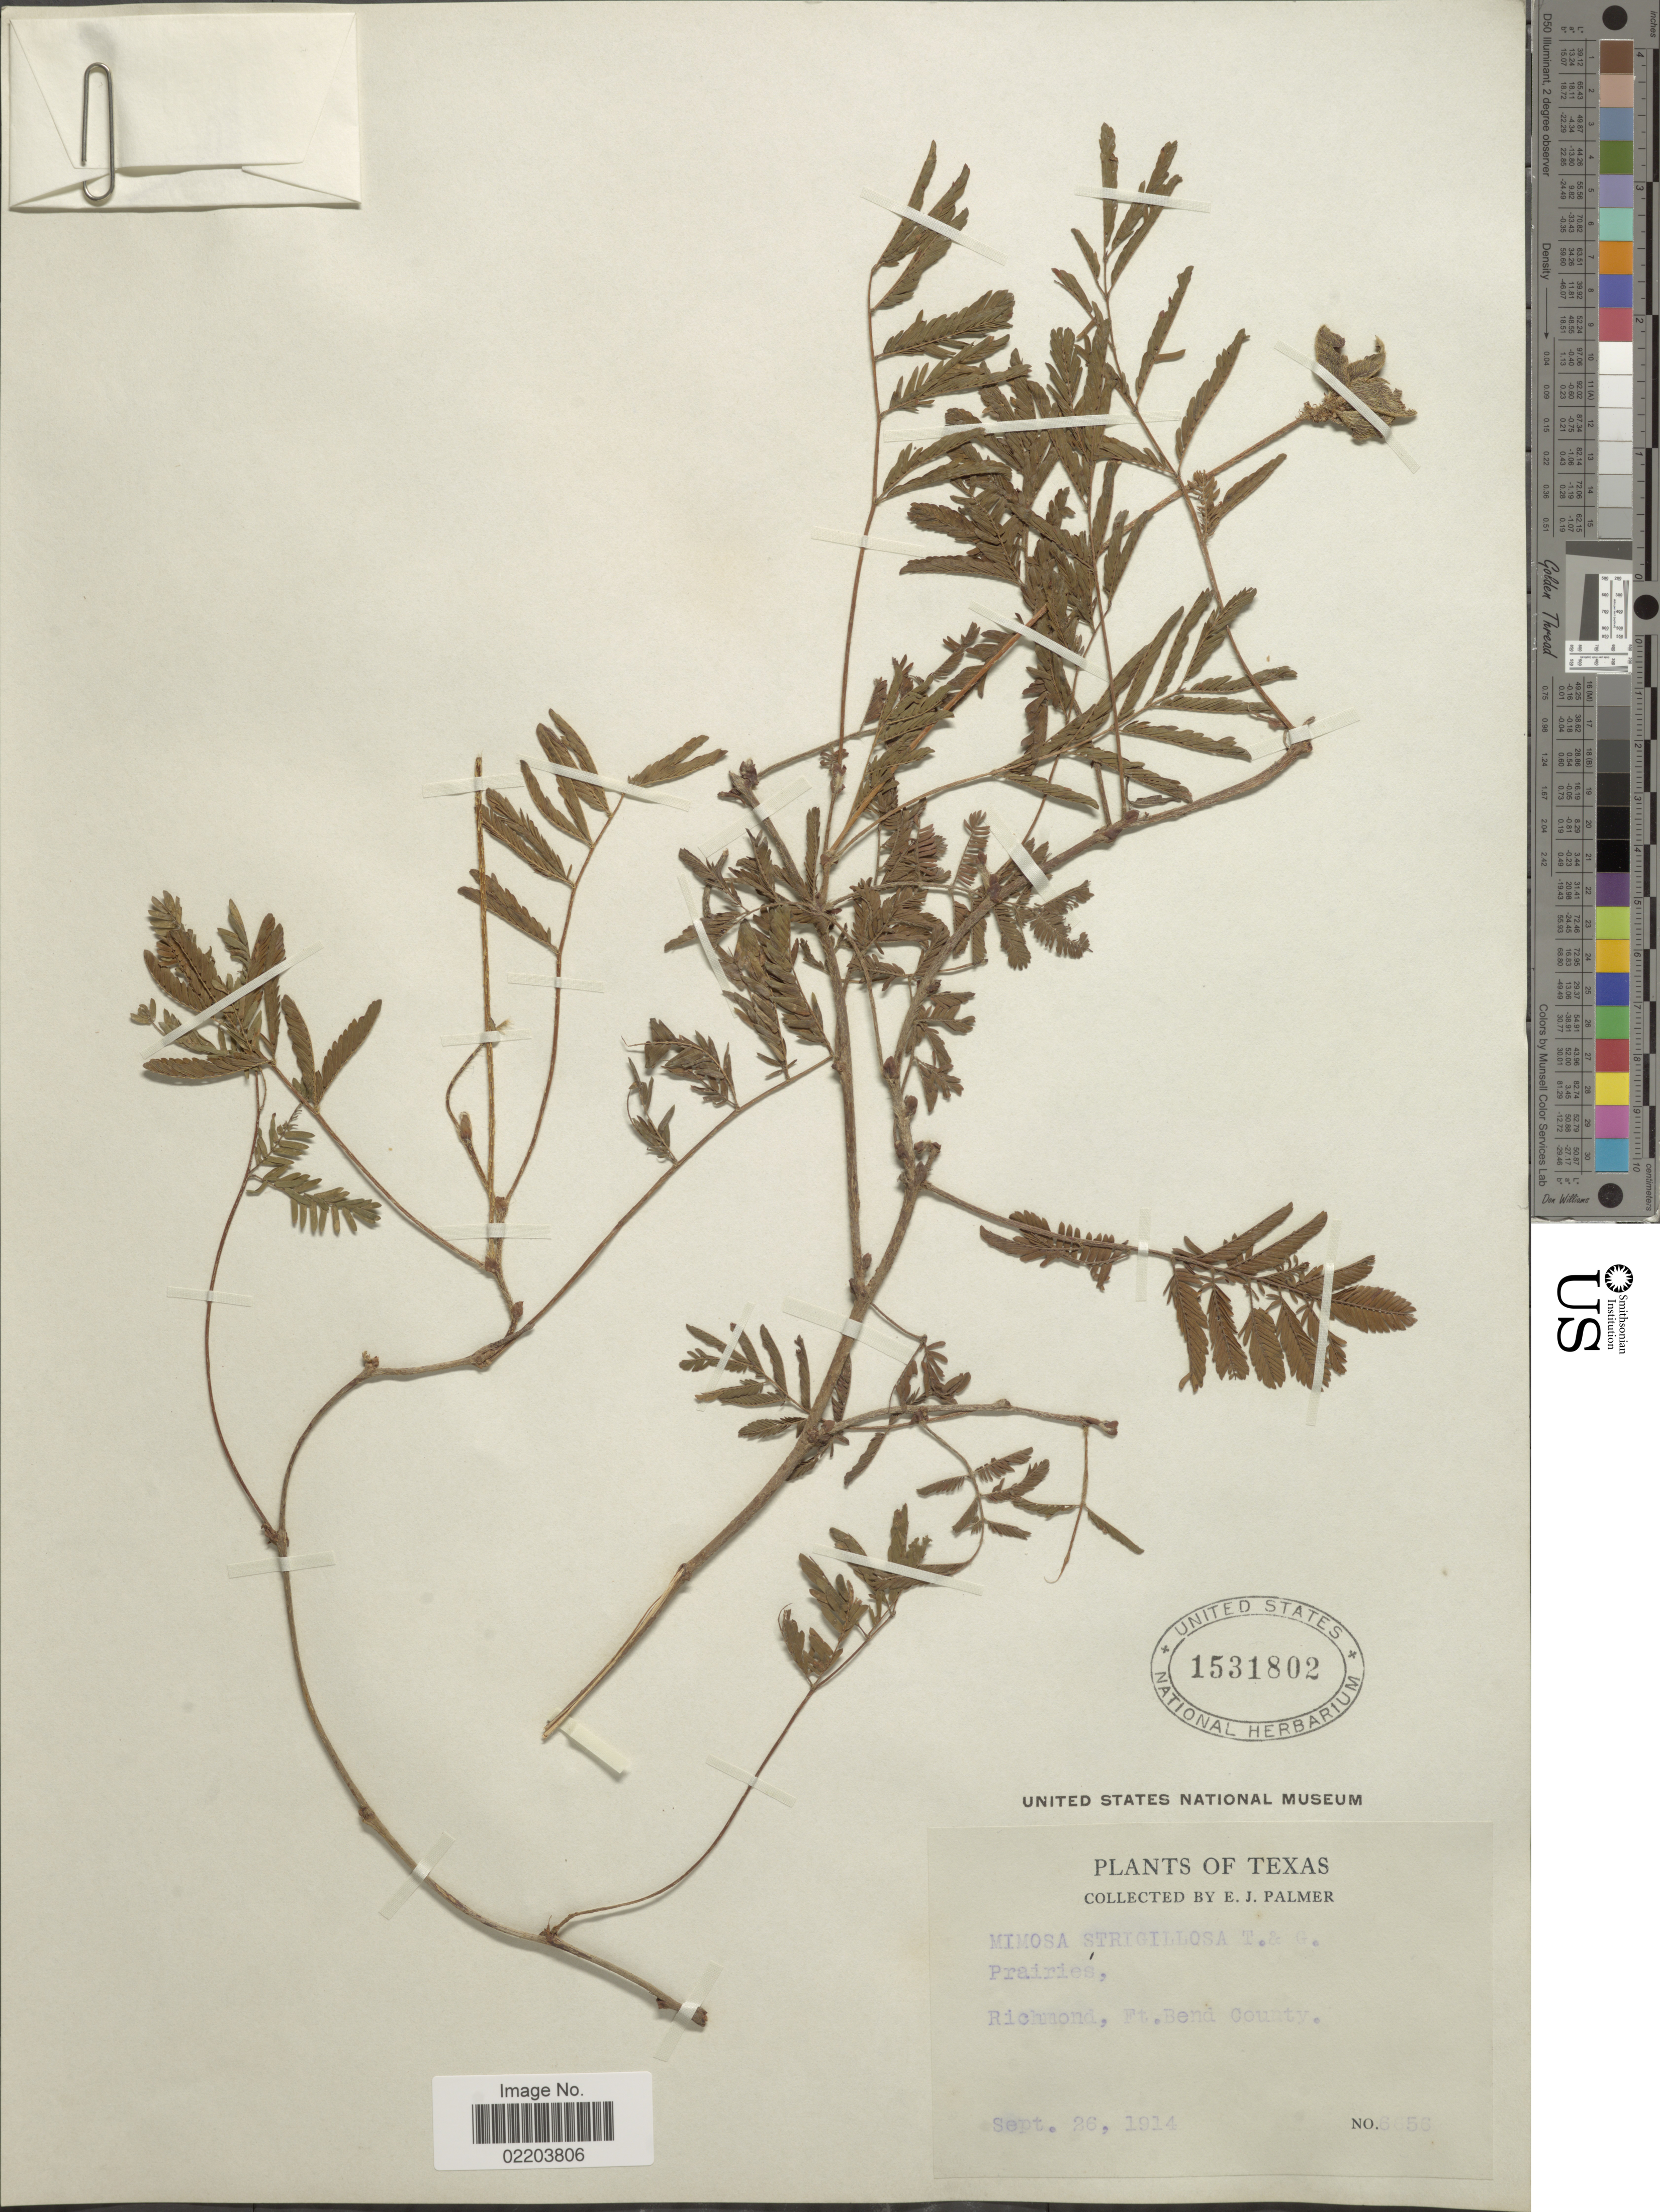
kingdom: Plantae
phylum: Tracheophyta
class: Magnoliopsida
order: Fabales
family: Fabaceae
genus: Mimosa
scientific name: Mimosa strigillosa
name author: Torr. & A. Gray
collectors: E. J. Palmer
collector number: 6656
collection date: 1914-09-26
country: United States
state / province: Texas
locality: Prairies, Richmond, Ft Bend County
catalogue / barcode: US 1531802